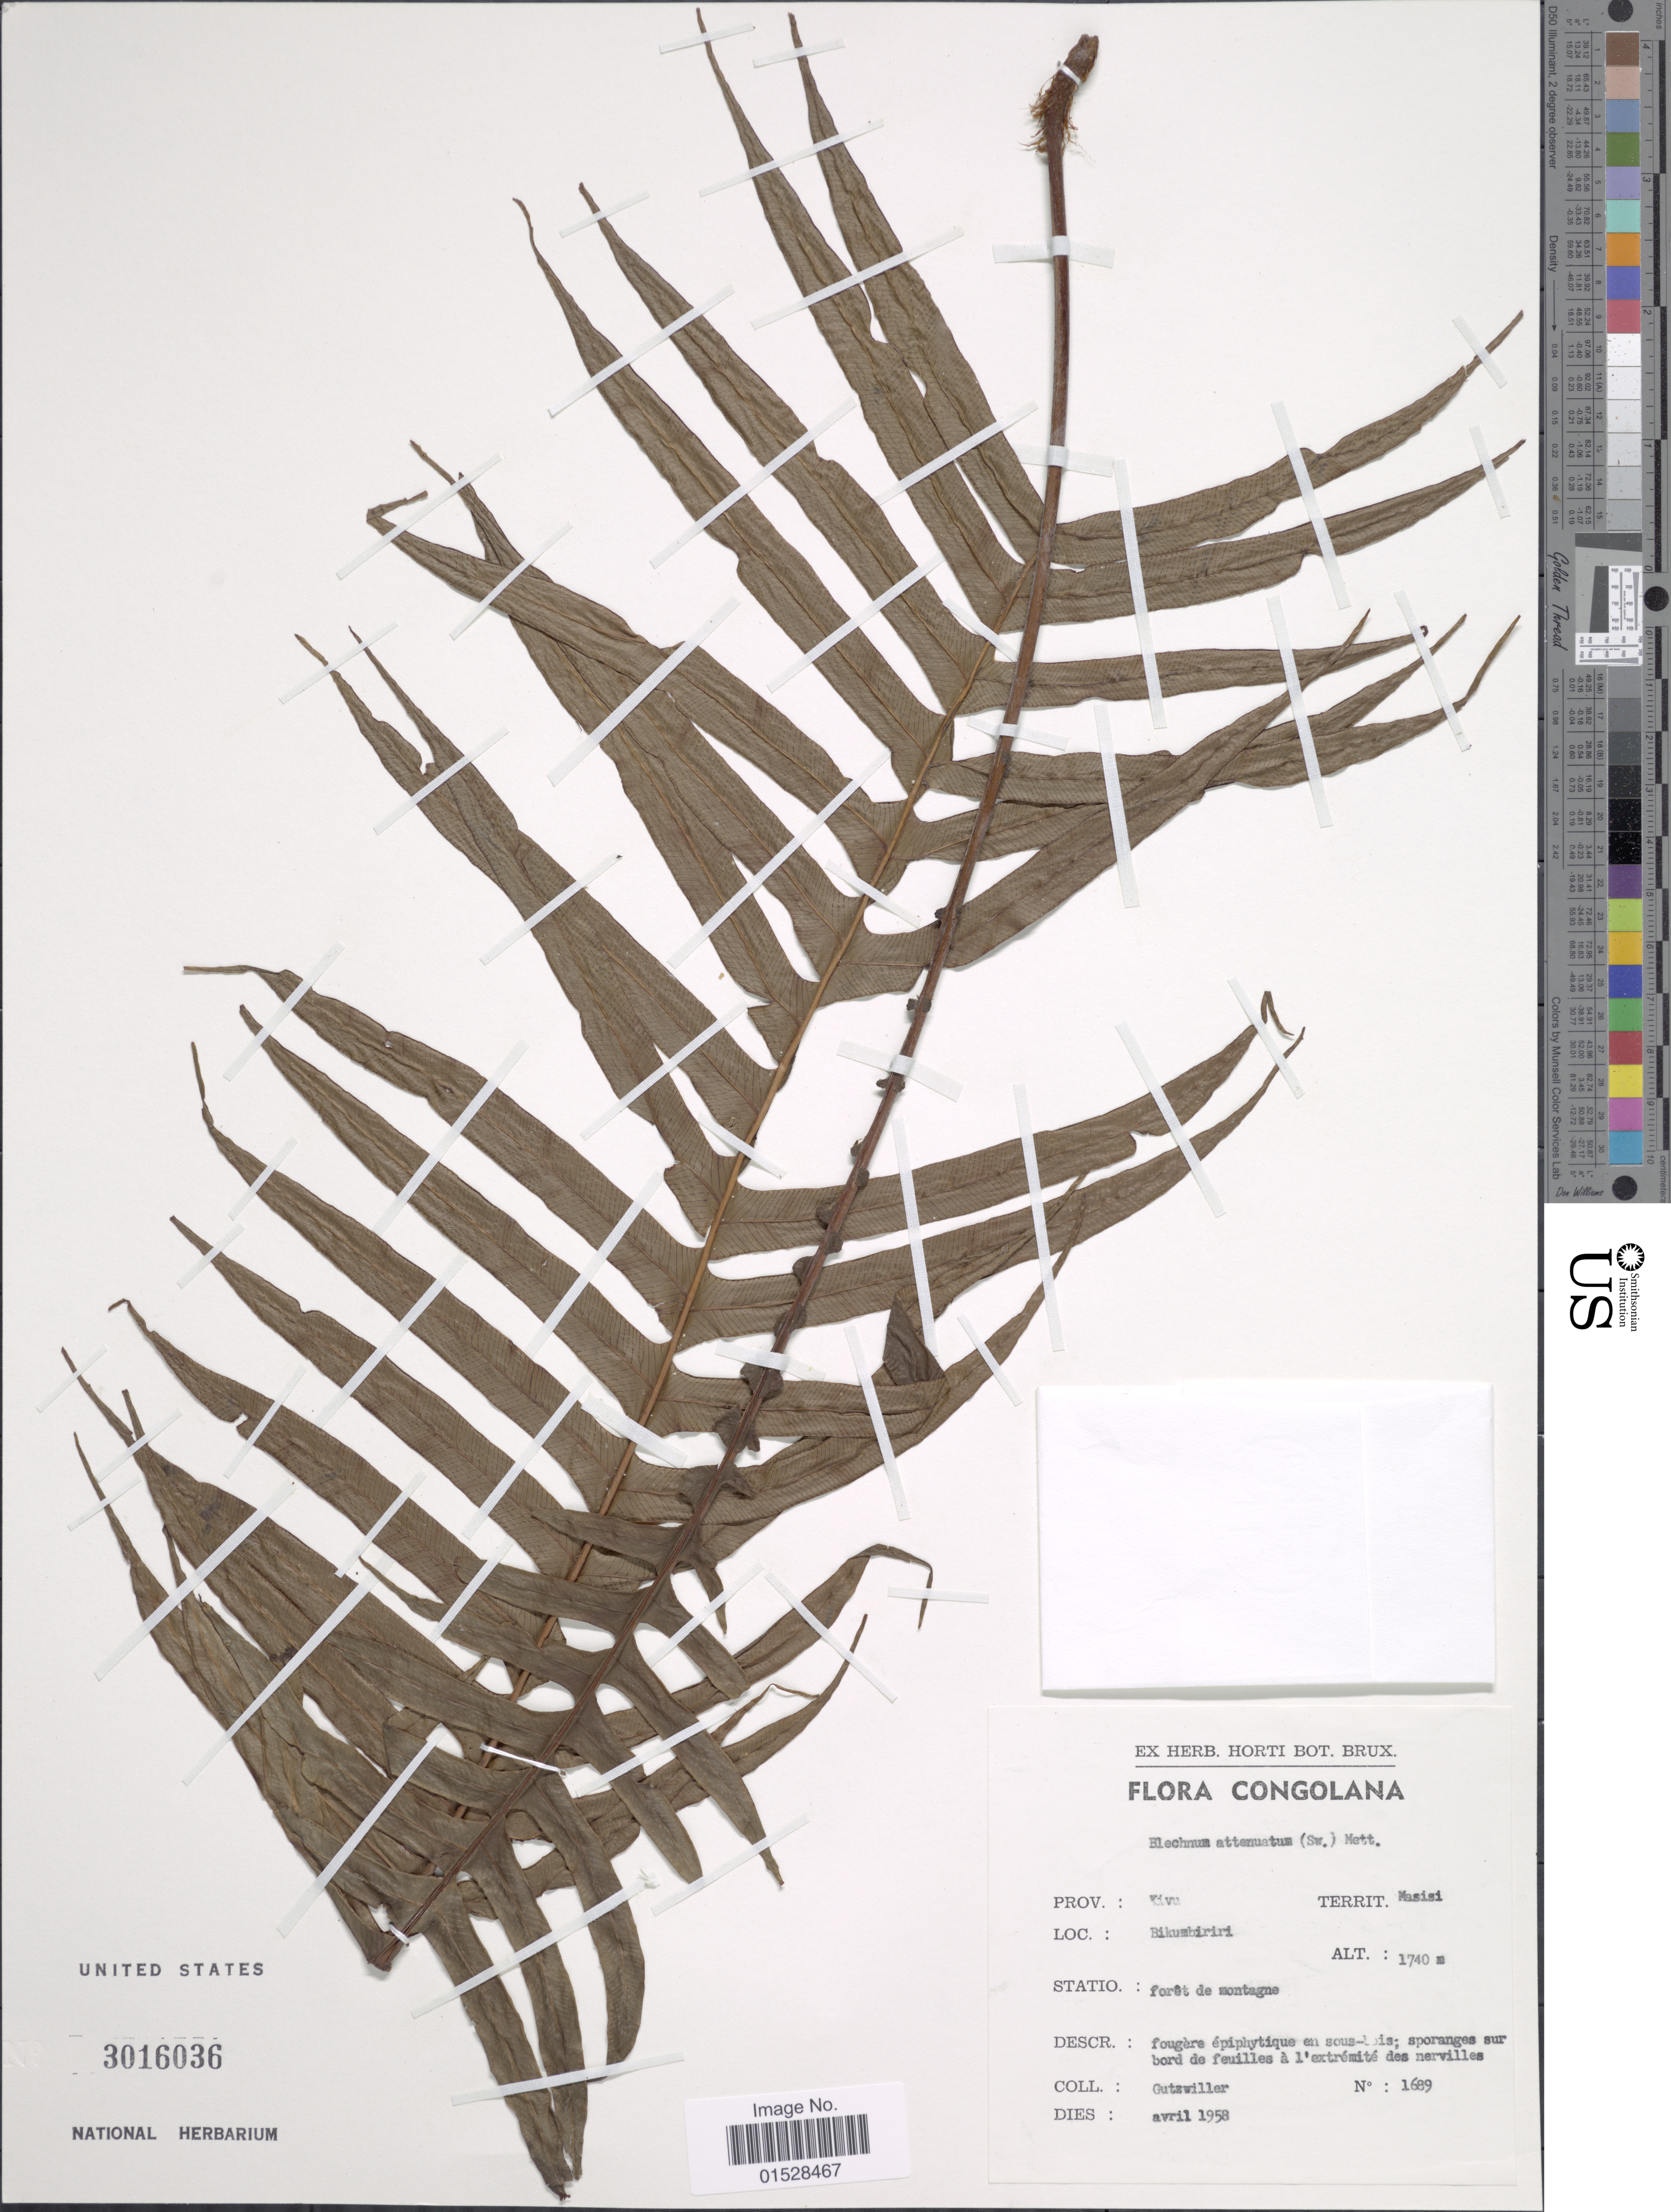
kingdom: Plantae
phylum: Tracheophyta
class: Polypodiopsida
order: Polypodiales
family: Blechnaceae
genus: Blechnum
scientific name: Blechnum attenuatum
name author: (Sw.) Mett.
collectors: -. Gutzwiller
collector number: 1689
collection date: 1958-04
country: Congo, Democratic Republic of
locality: Congolana, Prov. Kivu, Masisi, Bikumbiriri.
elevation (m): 1740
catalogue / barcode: US 3016036